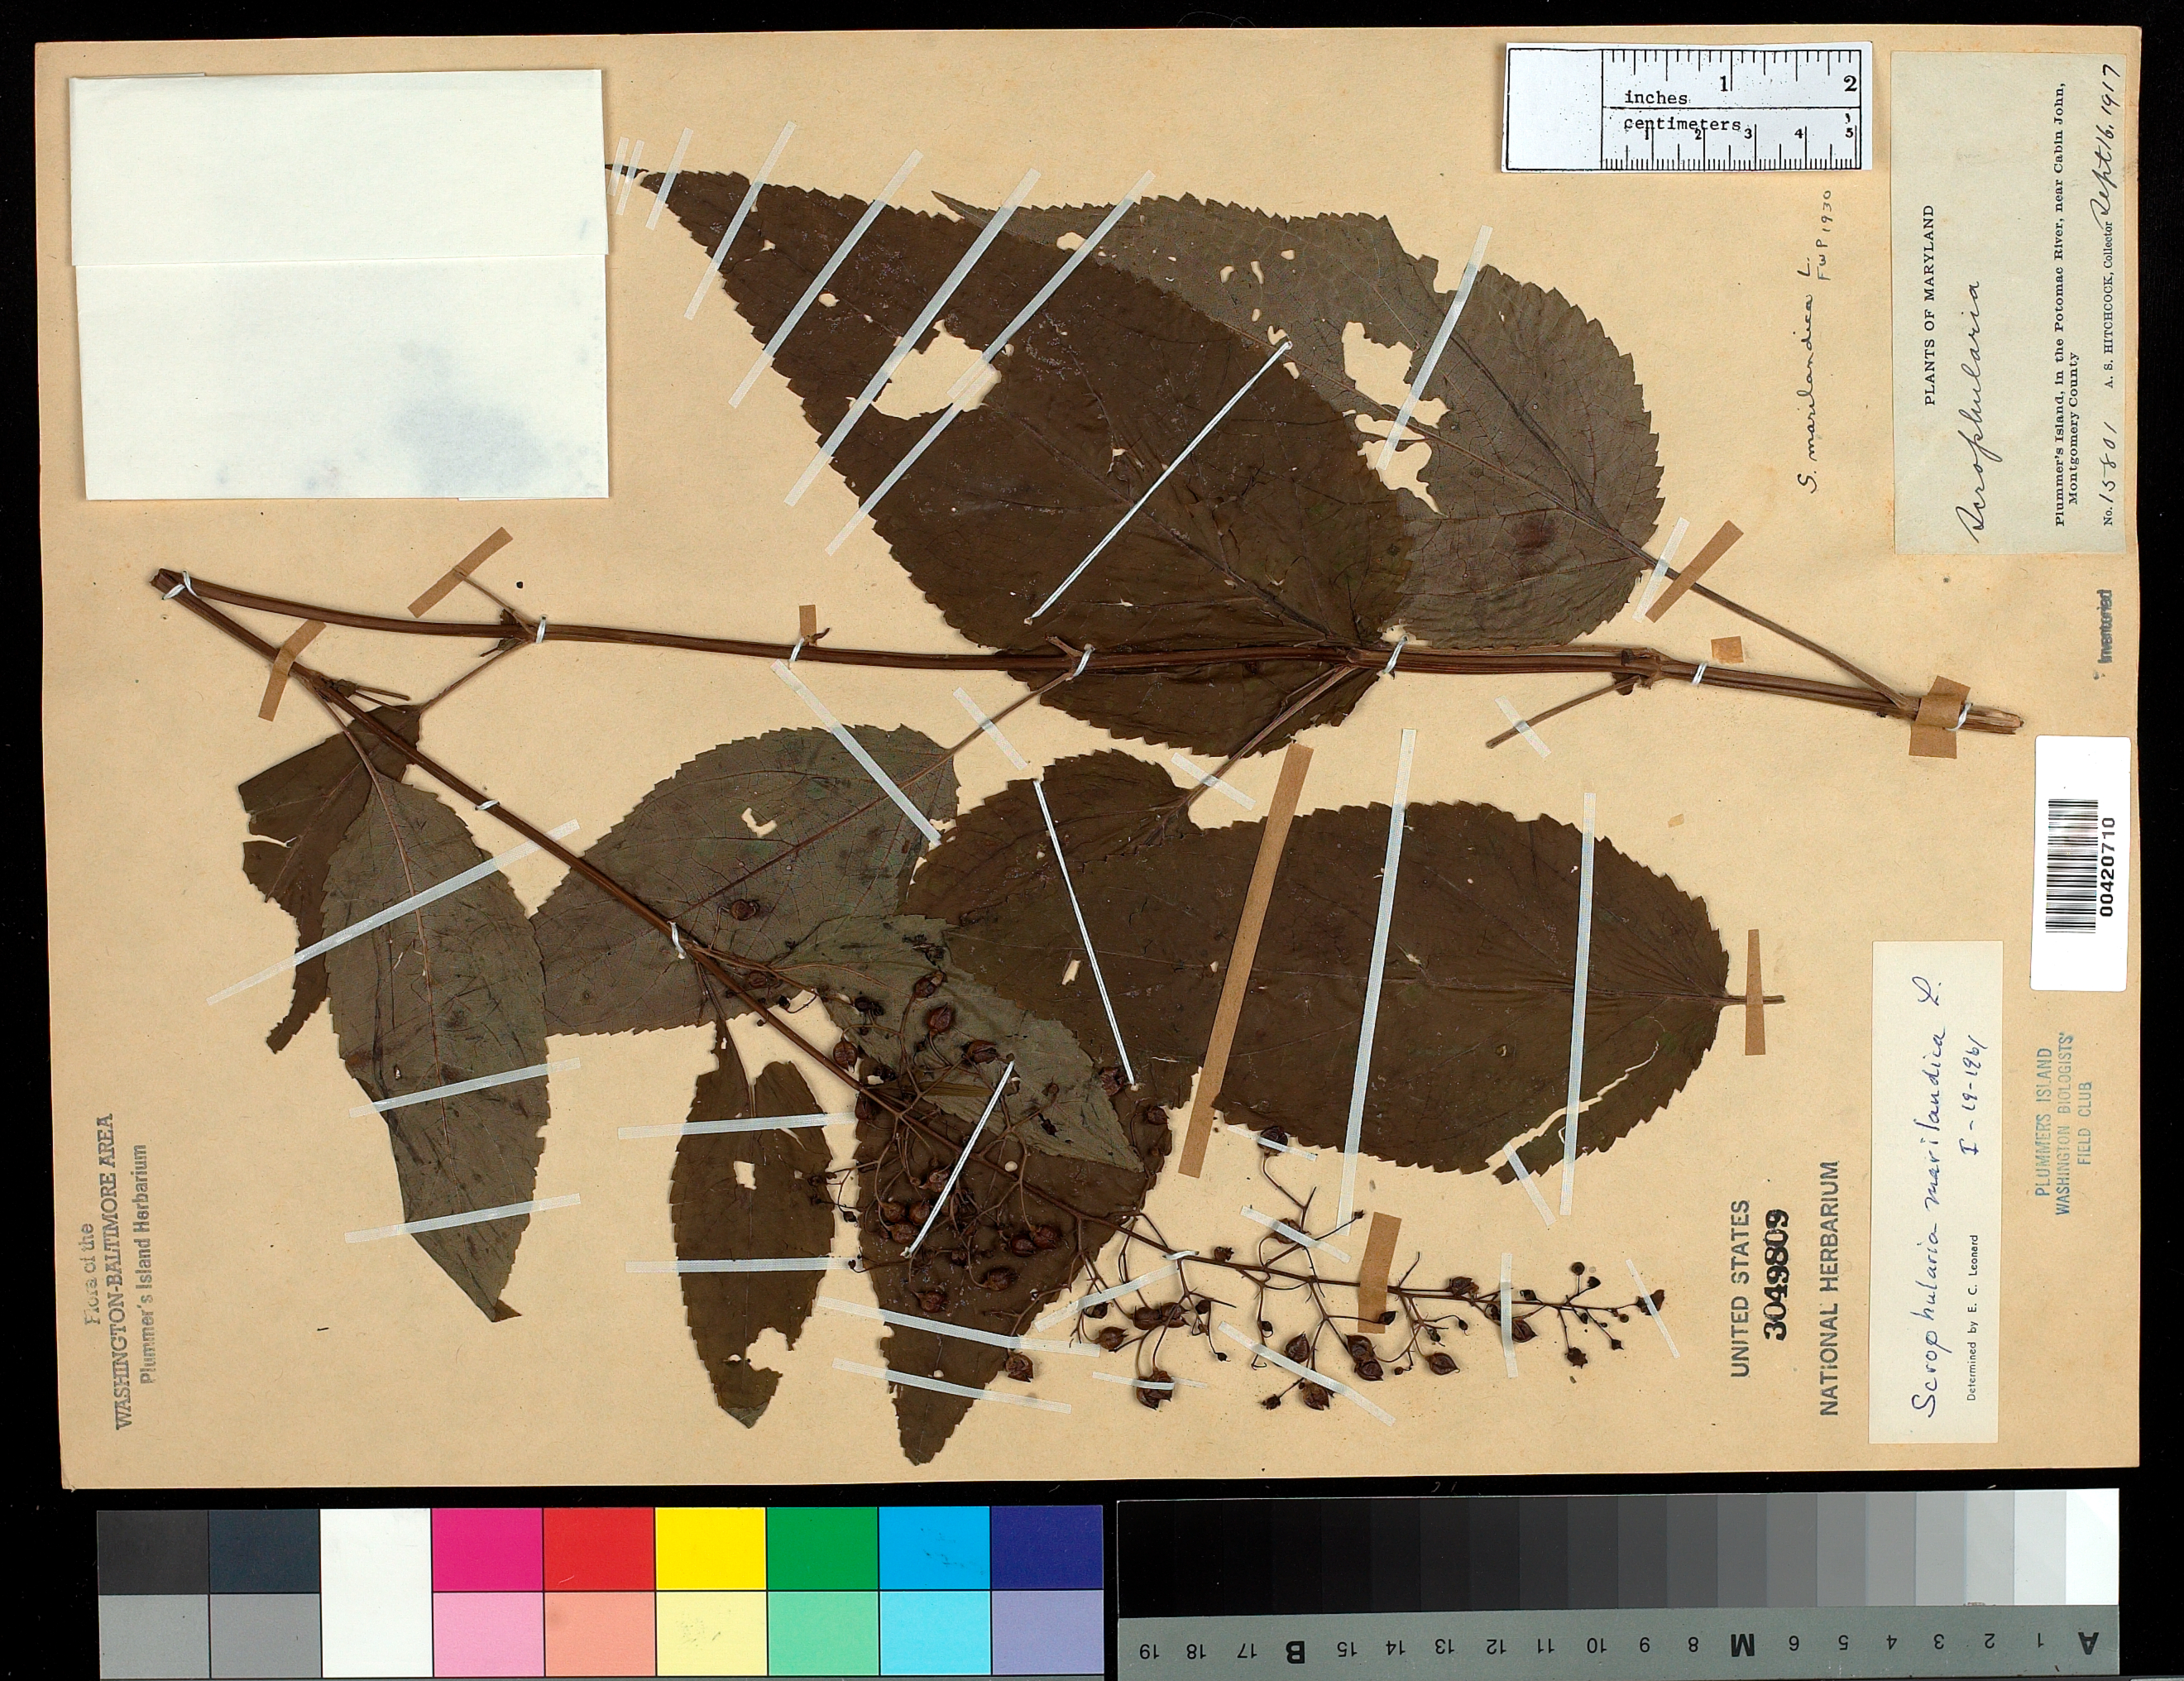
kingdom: Plantae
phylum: Tracheophyta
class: Magnoliopsida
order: Lamiales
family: Scrophulariaceae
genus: Scrophularia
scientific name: Scrophularia marilandica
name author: L.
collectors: A. S. Hitchcock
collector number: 15801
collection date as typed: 16 Sep 1917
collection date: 1917-09-16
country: United States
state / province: Maryland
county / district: Montgomery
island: Plummers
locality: Plummer's Island C. & O. Canal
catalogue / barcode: US 3049809